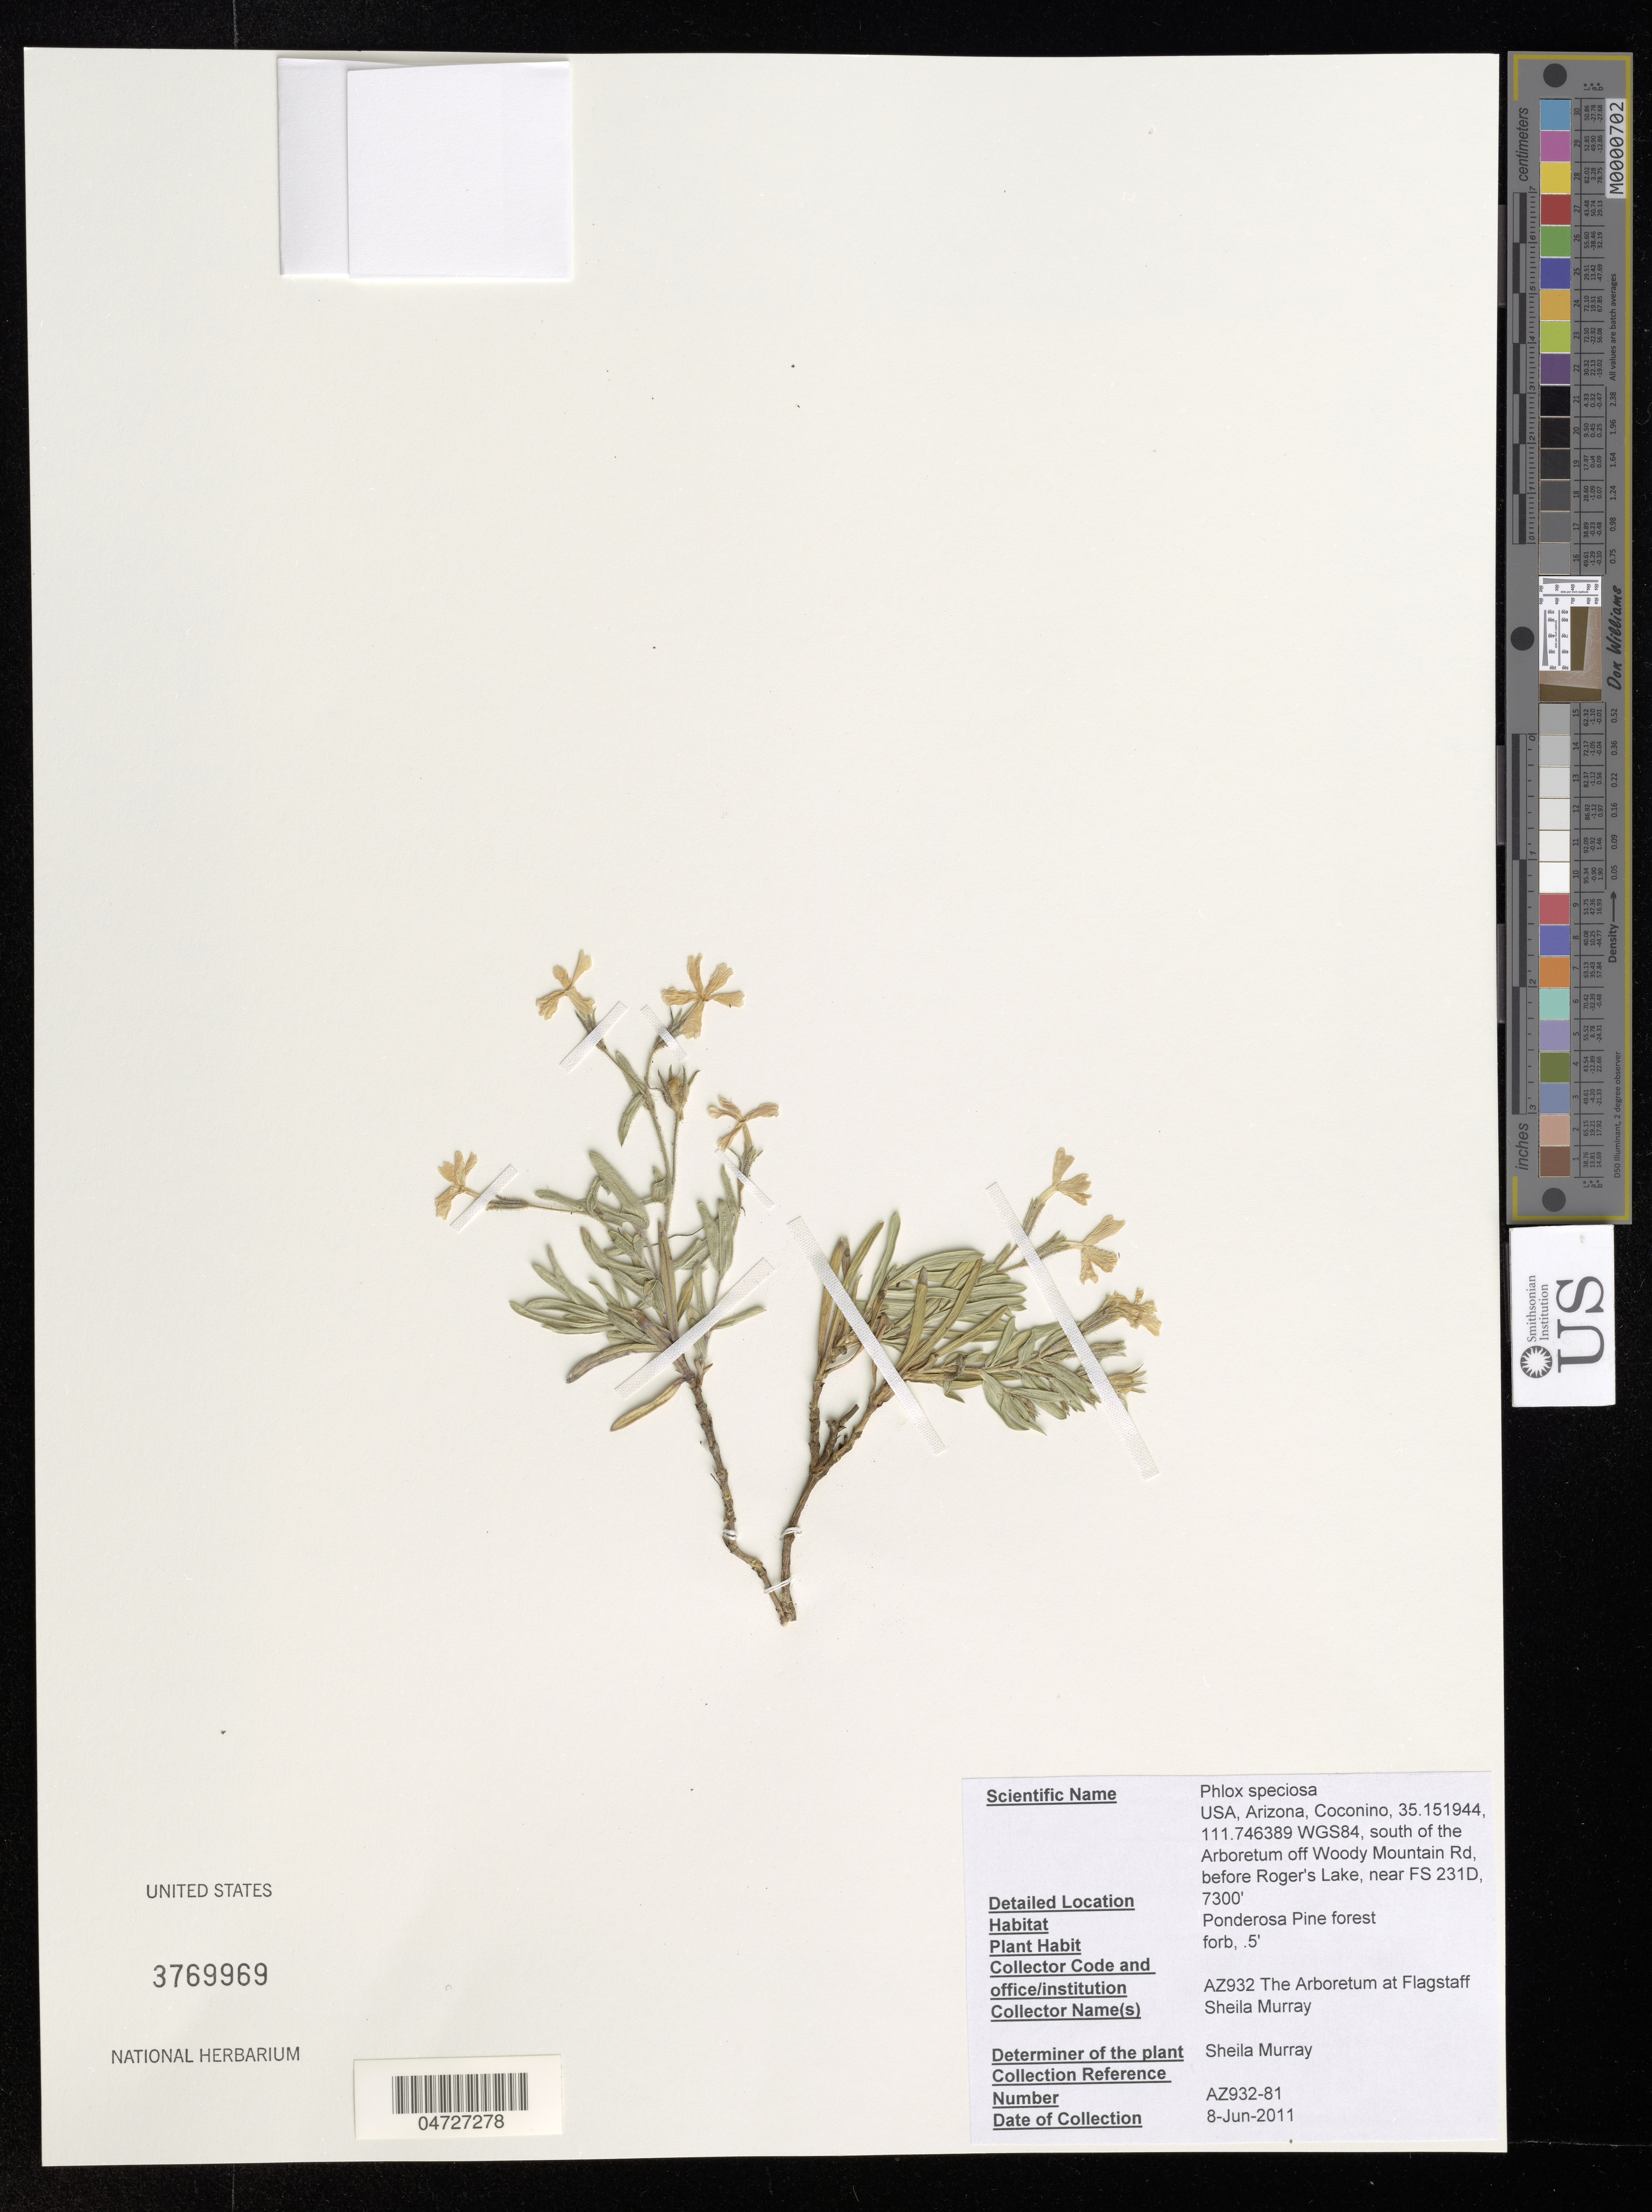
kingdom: Plantae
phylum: Tracheophyta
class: Magnoliopsida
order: Ericales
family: Polemoniaceae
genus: Phlox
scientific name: Phlox speciosa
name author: Pursh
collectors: S. Murray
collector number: AZ932-81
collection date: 2011-06-08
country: United States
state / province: Arizona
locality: Coconino, south of the Arboretum off Woody Mountain Rd, before Roger's Lake, near FS231D, 7300'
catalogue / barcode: US 3769969